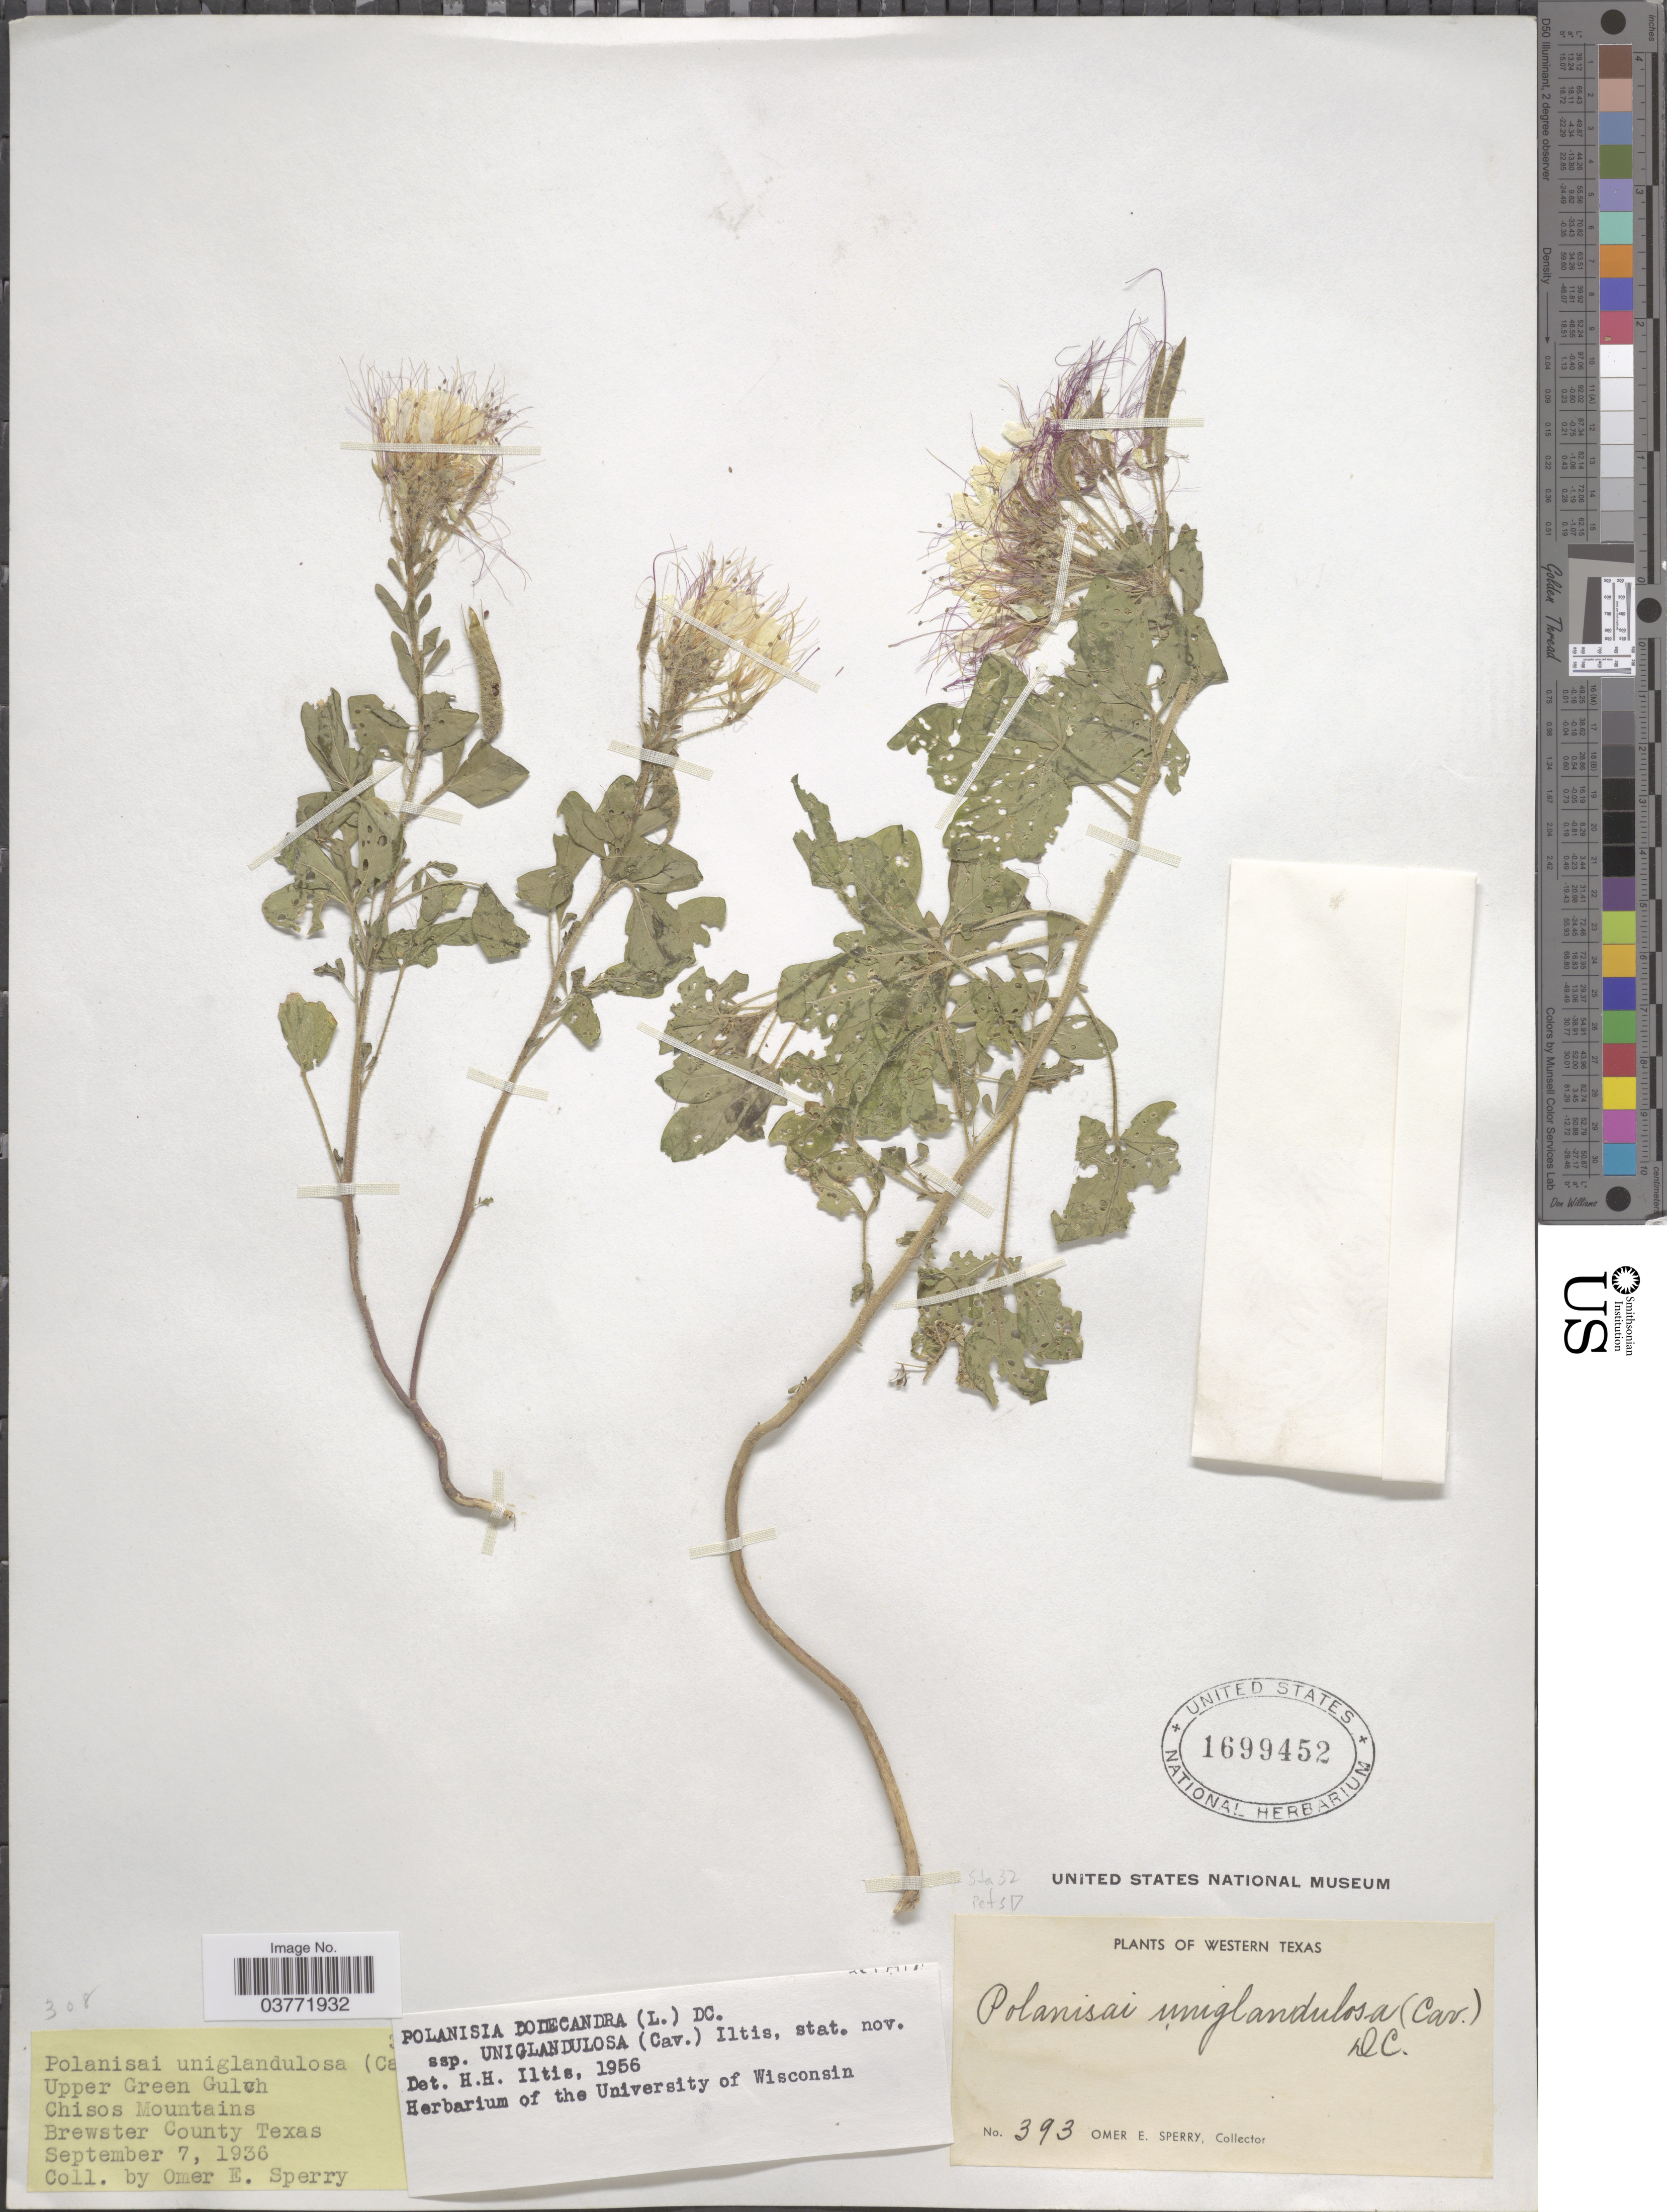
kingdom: Plantae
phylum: Tracheophyta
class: Magnoliopsida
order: Brassicales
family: Cleomaceae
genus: Polanisia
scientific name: Polanisia uniglandulosa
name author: (Cav.) DC.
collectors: O. E. Sperry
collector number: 393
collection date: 1936-09-07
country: United States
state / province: Texas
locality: Western Texas. Upper Green Gulch. Chisos Mountains. Brewster County.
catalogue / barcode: US 1699452